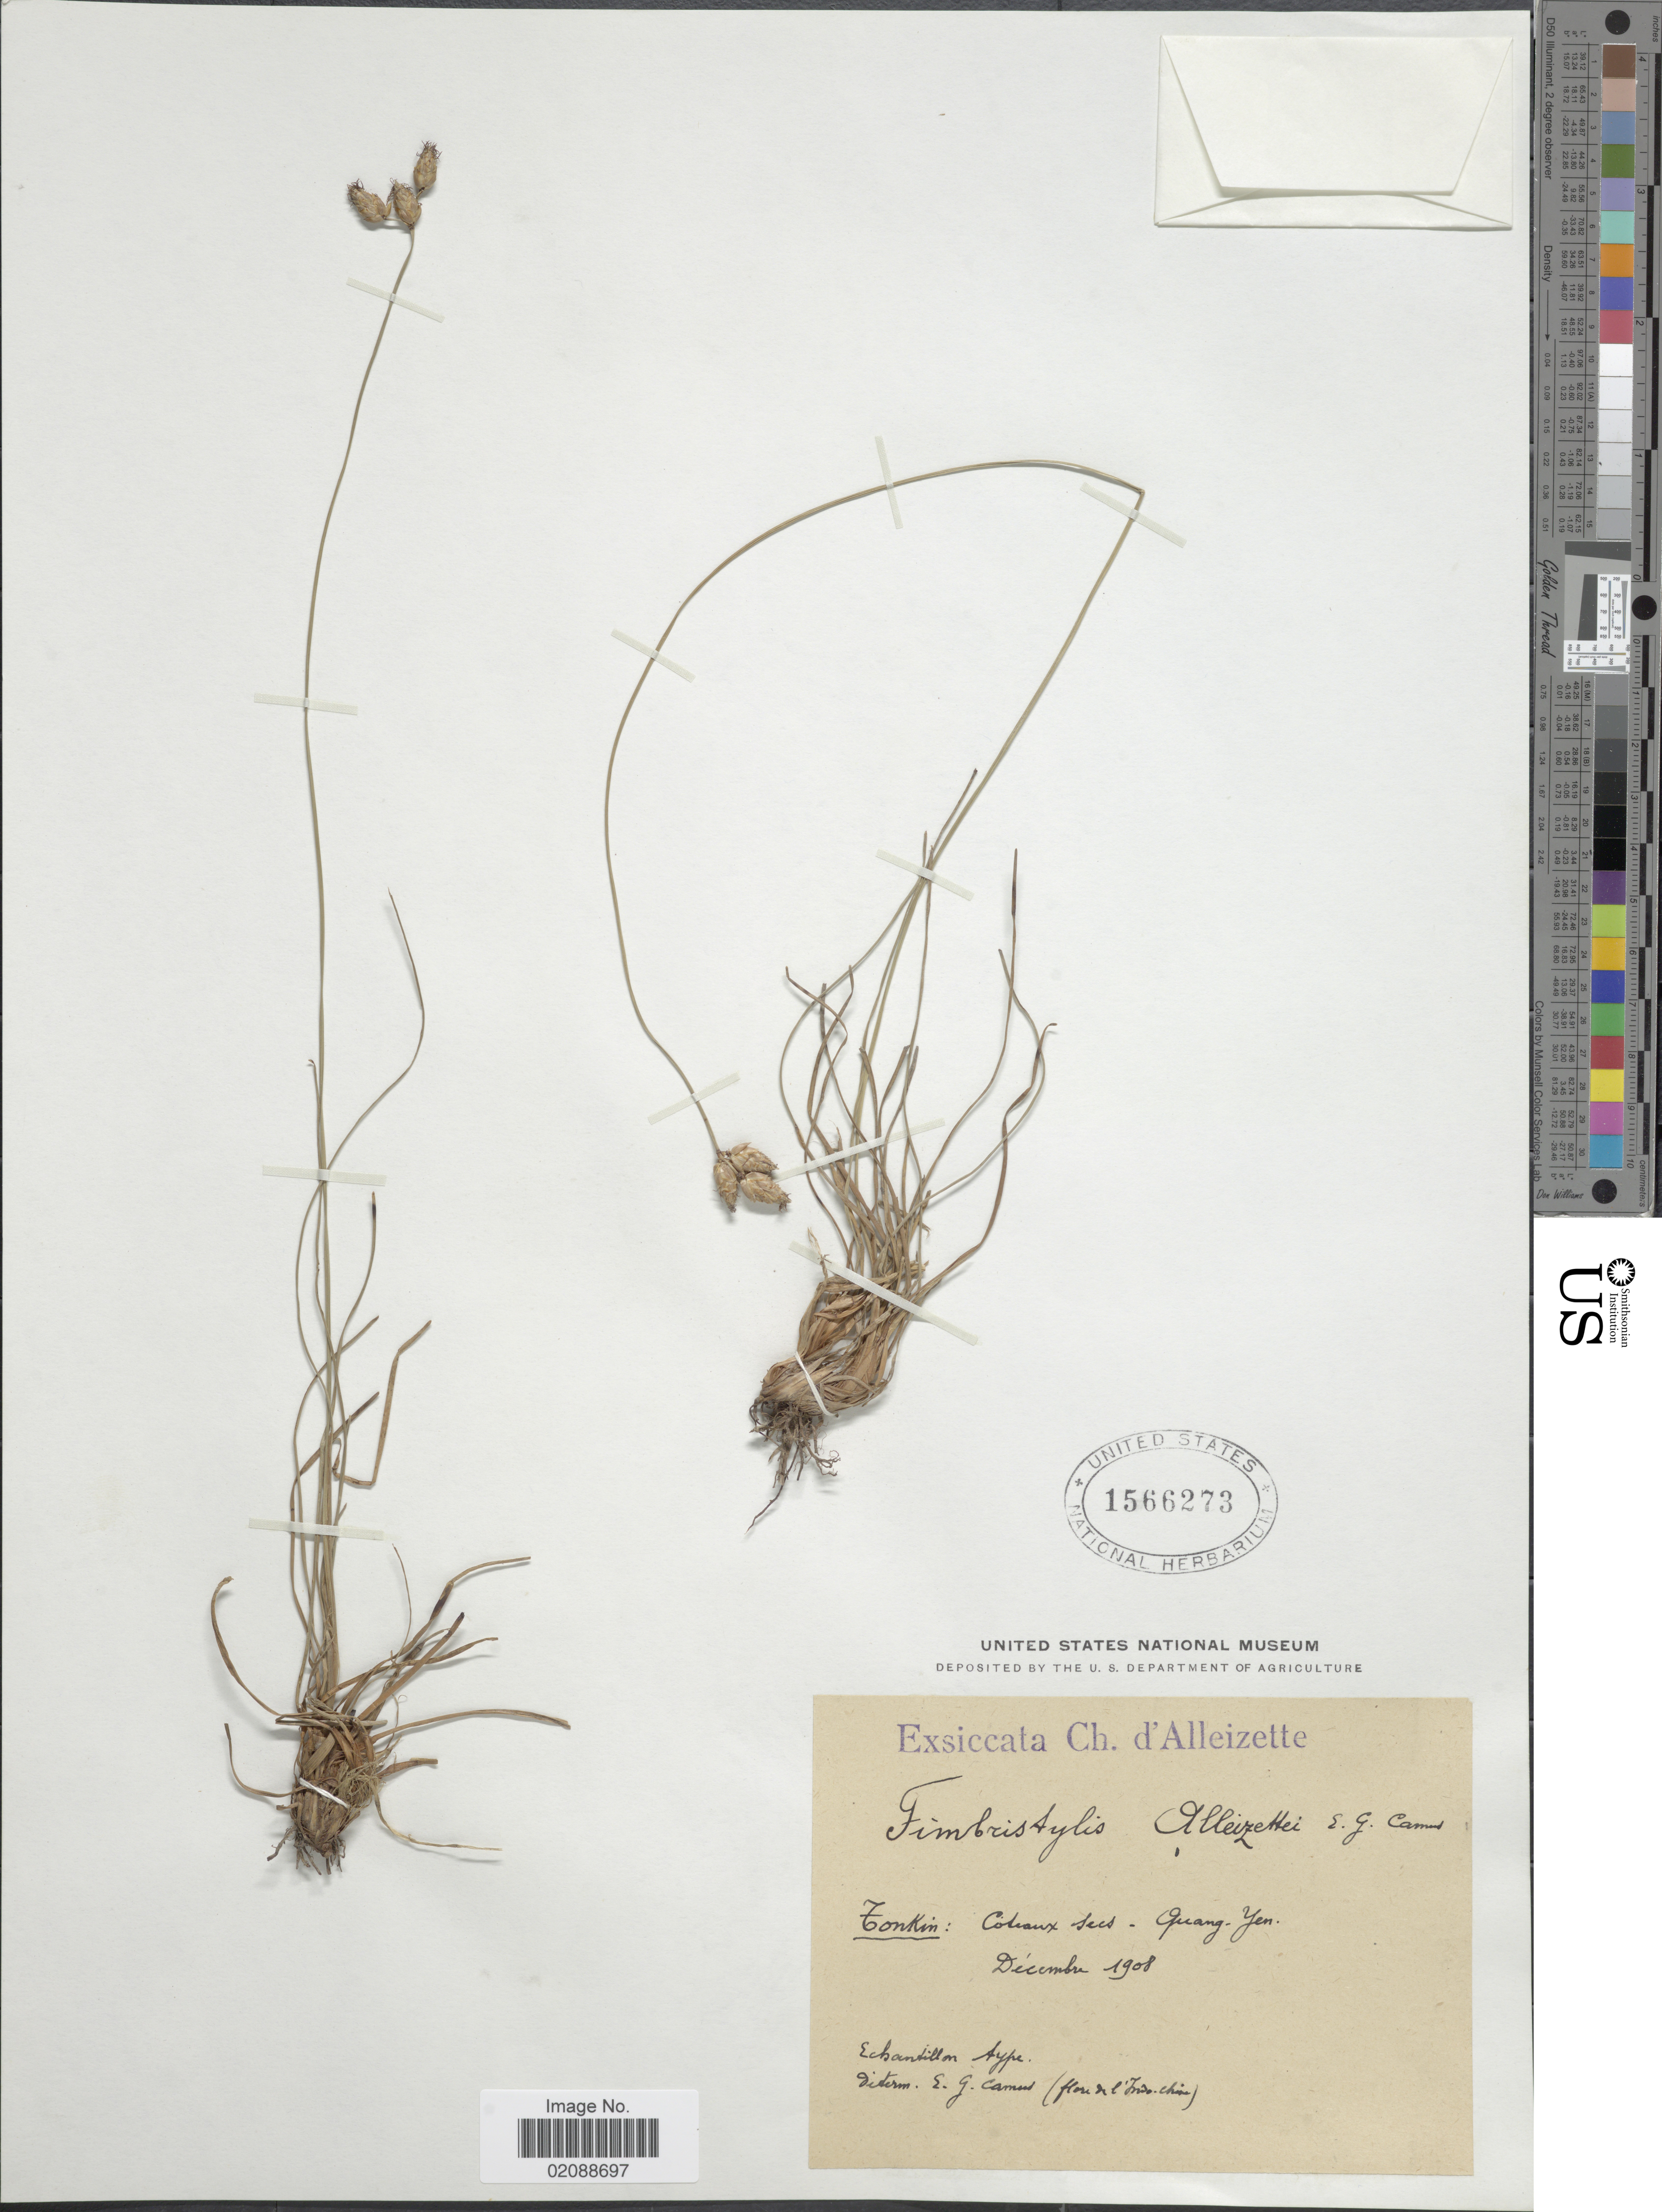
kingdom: Plantae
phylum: Tracheophyta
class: Liliopsida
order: Poales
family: Cyperaceae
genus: Fimbristylis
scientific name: Fimbristylis alleizettei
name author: E.G. Camus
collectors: D'alleizette, CH.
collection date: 1908-12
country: Vietnam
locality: Tonkin: Coteaux secs - Guang-Yen [interpreted]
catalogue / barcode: US 1566273